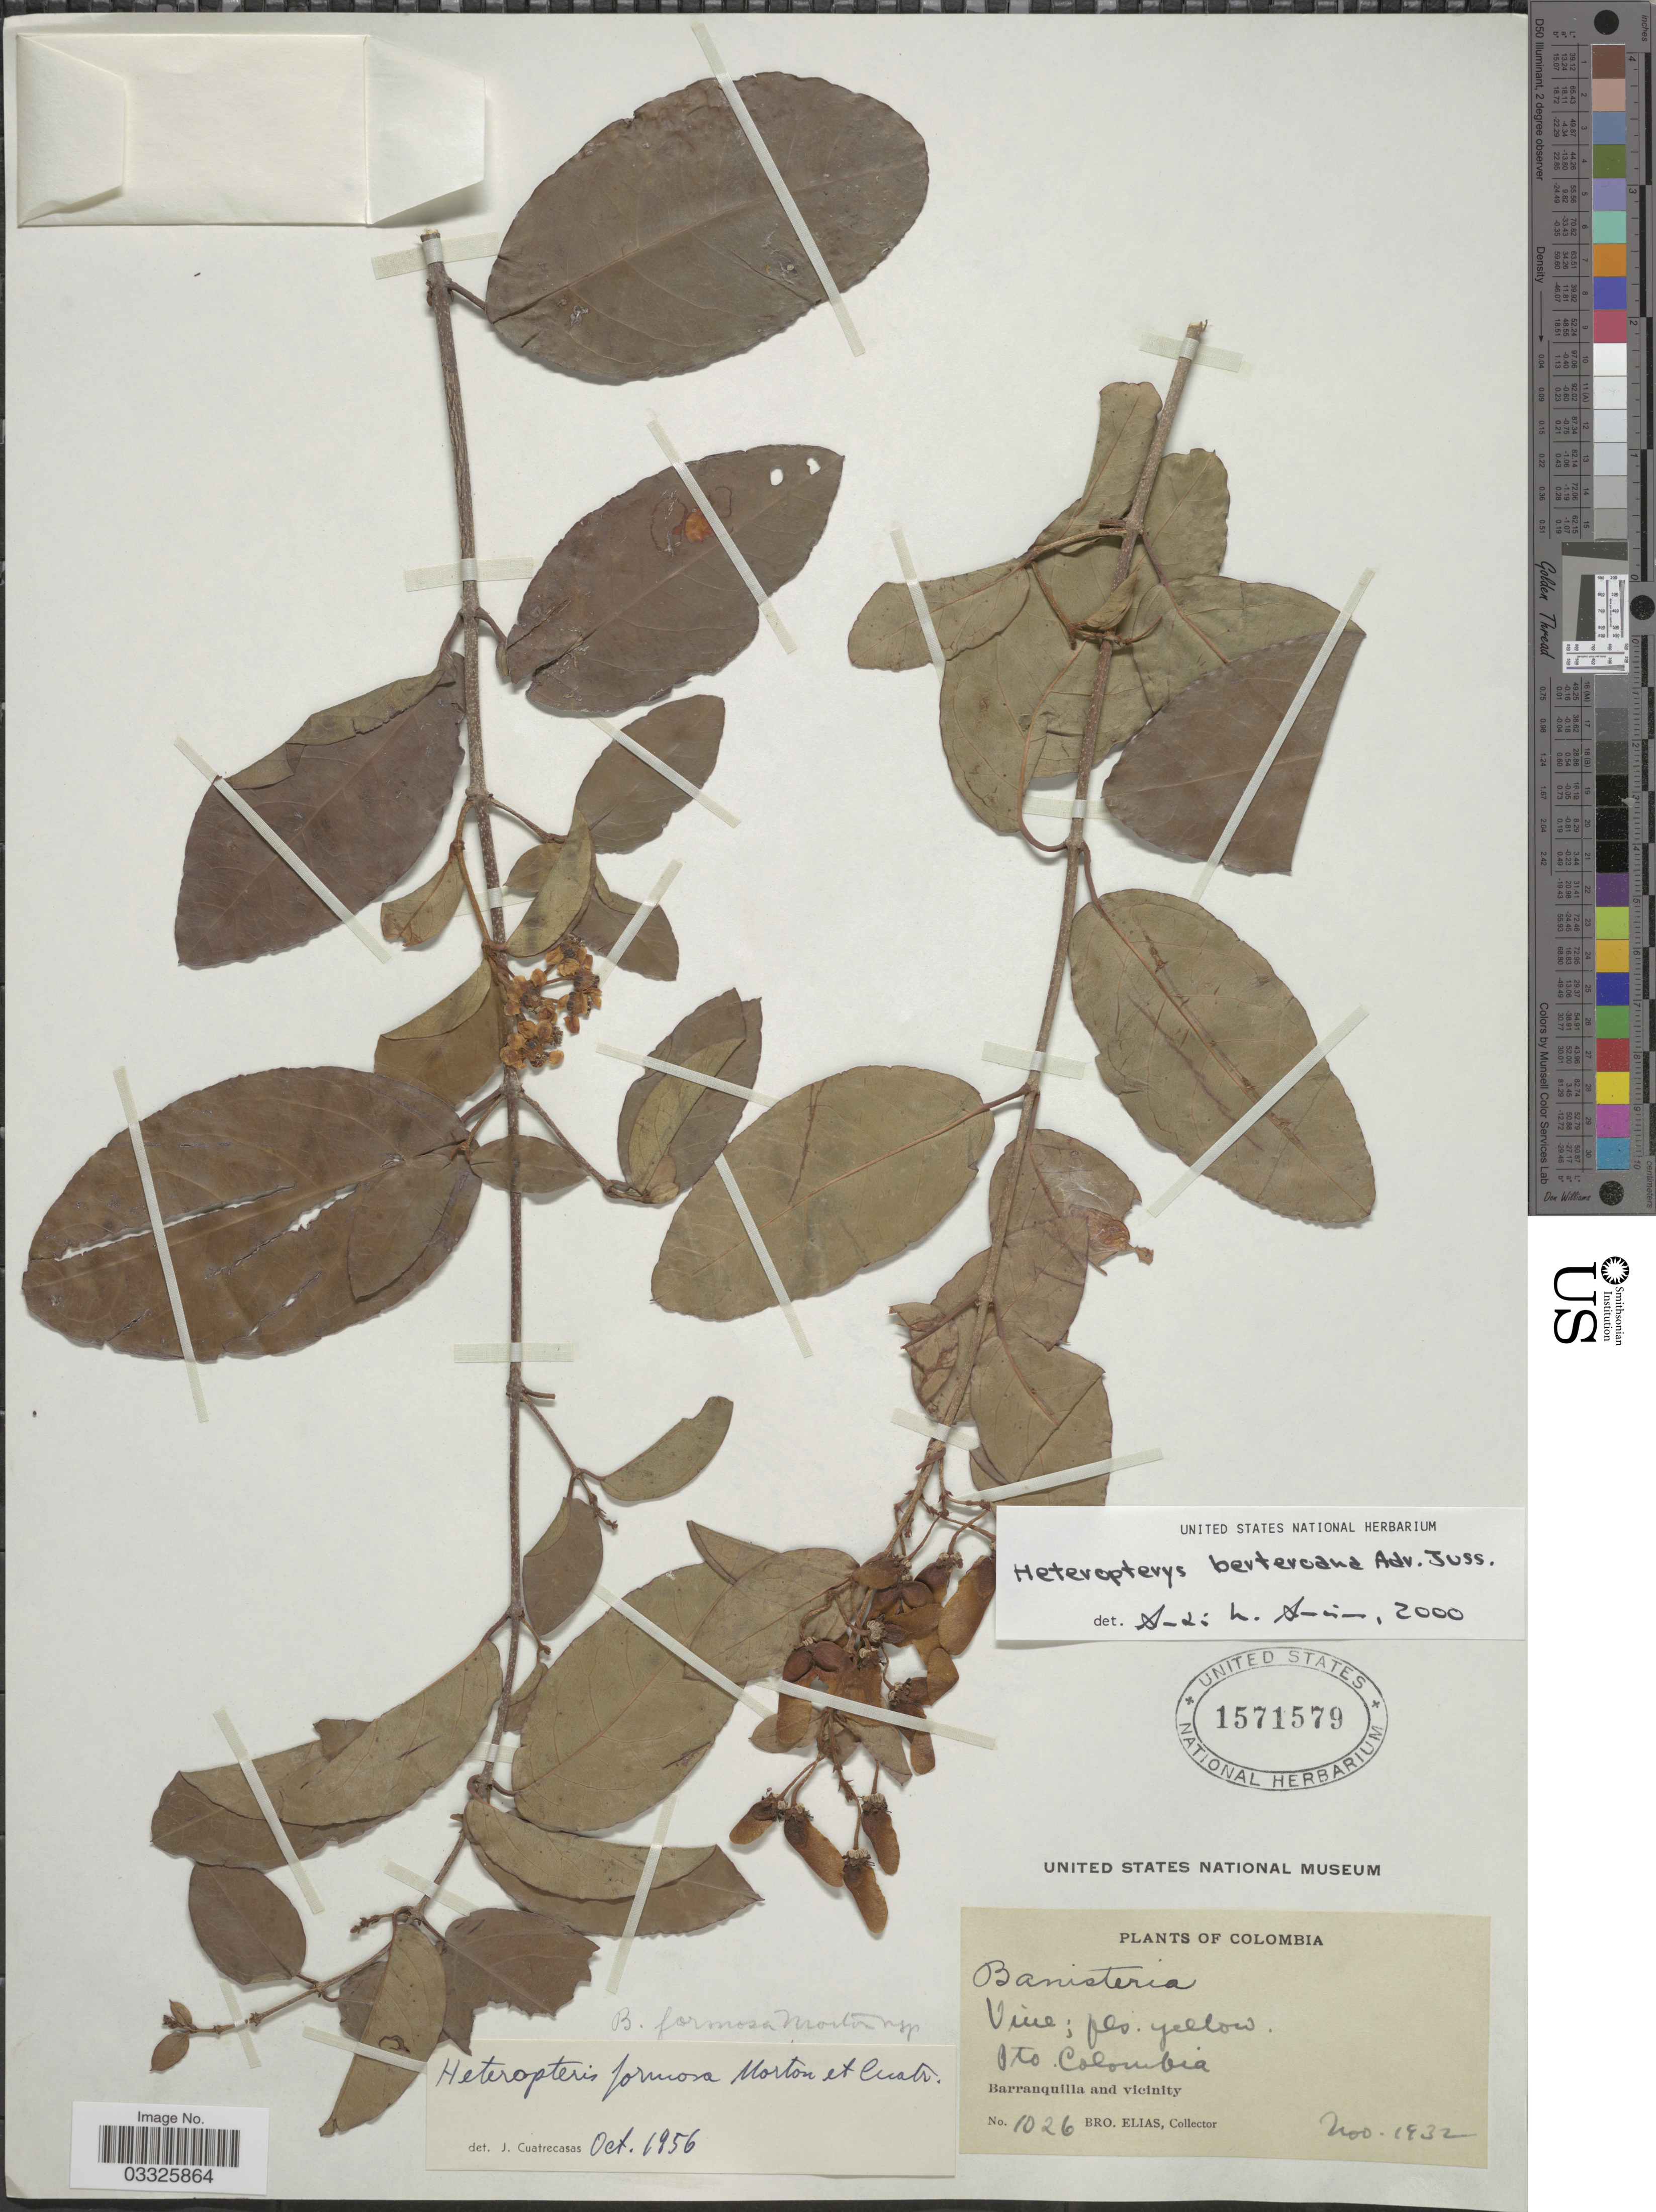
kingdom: Plantae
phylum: Tracheophyta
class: Magnoliopsida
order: Malpighiales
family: Malpighiaceae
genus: Heteropterys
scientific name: Heteropterys berteroana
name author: A. Juss.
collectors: Bro. Elias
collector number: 1026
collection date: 1932-11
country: Colombia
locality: Dto. Colombia. Barranquilla and vicinity.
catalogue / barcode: US 1571579